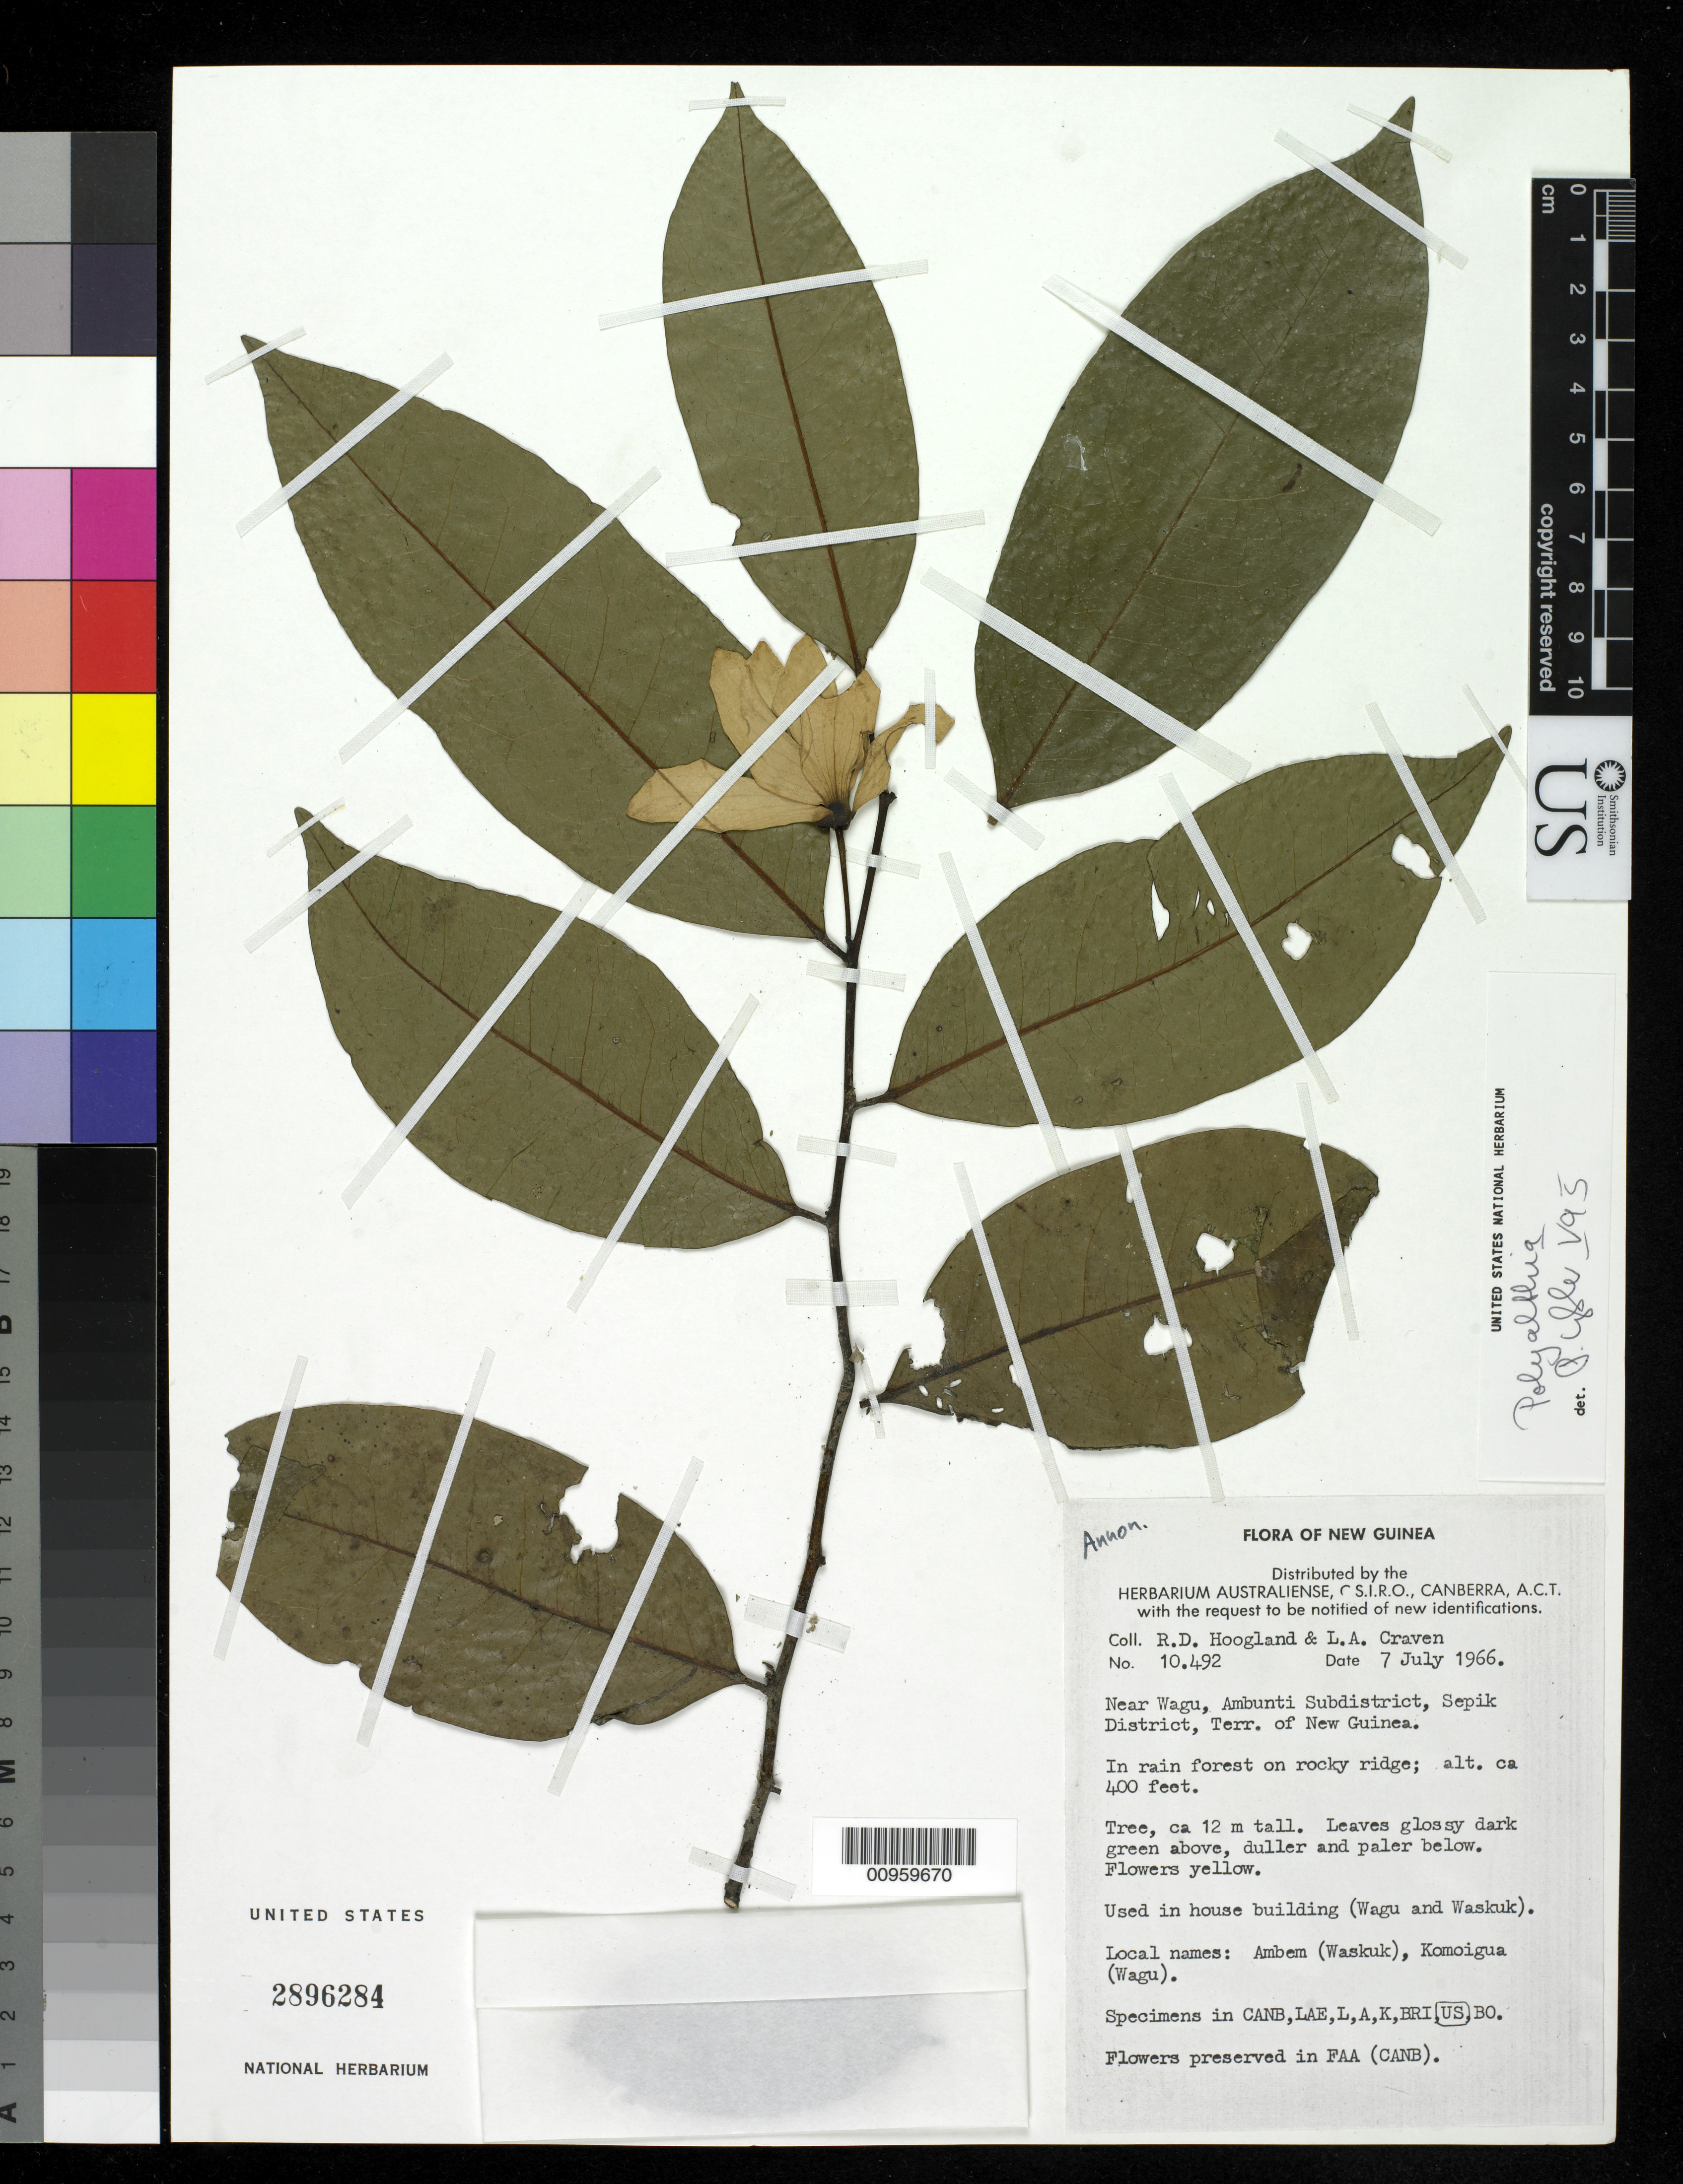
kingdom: Plantae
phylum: Tracheophyta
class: Magnoliopsida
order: Magnoliales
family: Annonaceae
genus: Polyalthia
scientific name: Polyalthia sp.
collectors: R. D. Hoogland & L. A. Craven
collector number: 10492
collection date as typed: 07 Jul 1966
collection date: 1966-07-07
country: Papua New Guinea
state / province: East Sepik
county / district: Ambunti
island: New Guinea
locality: Near Wagu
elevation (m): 122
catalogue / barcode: US 2896284